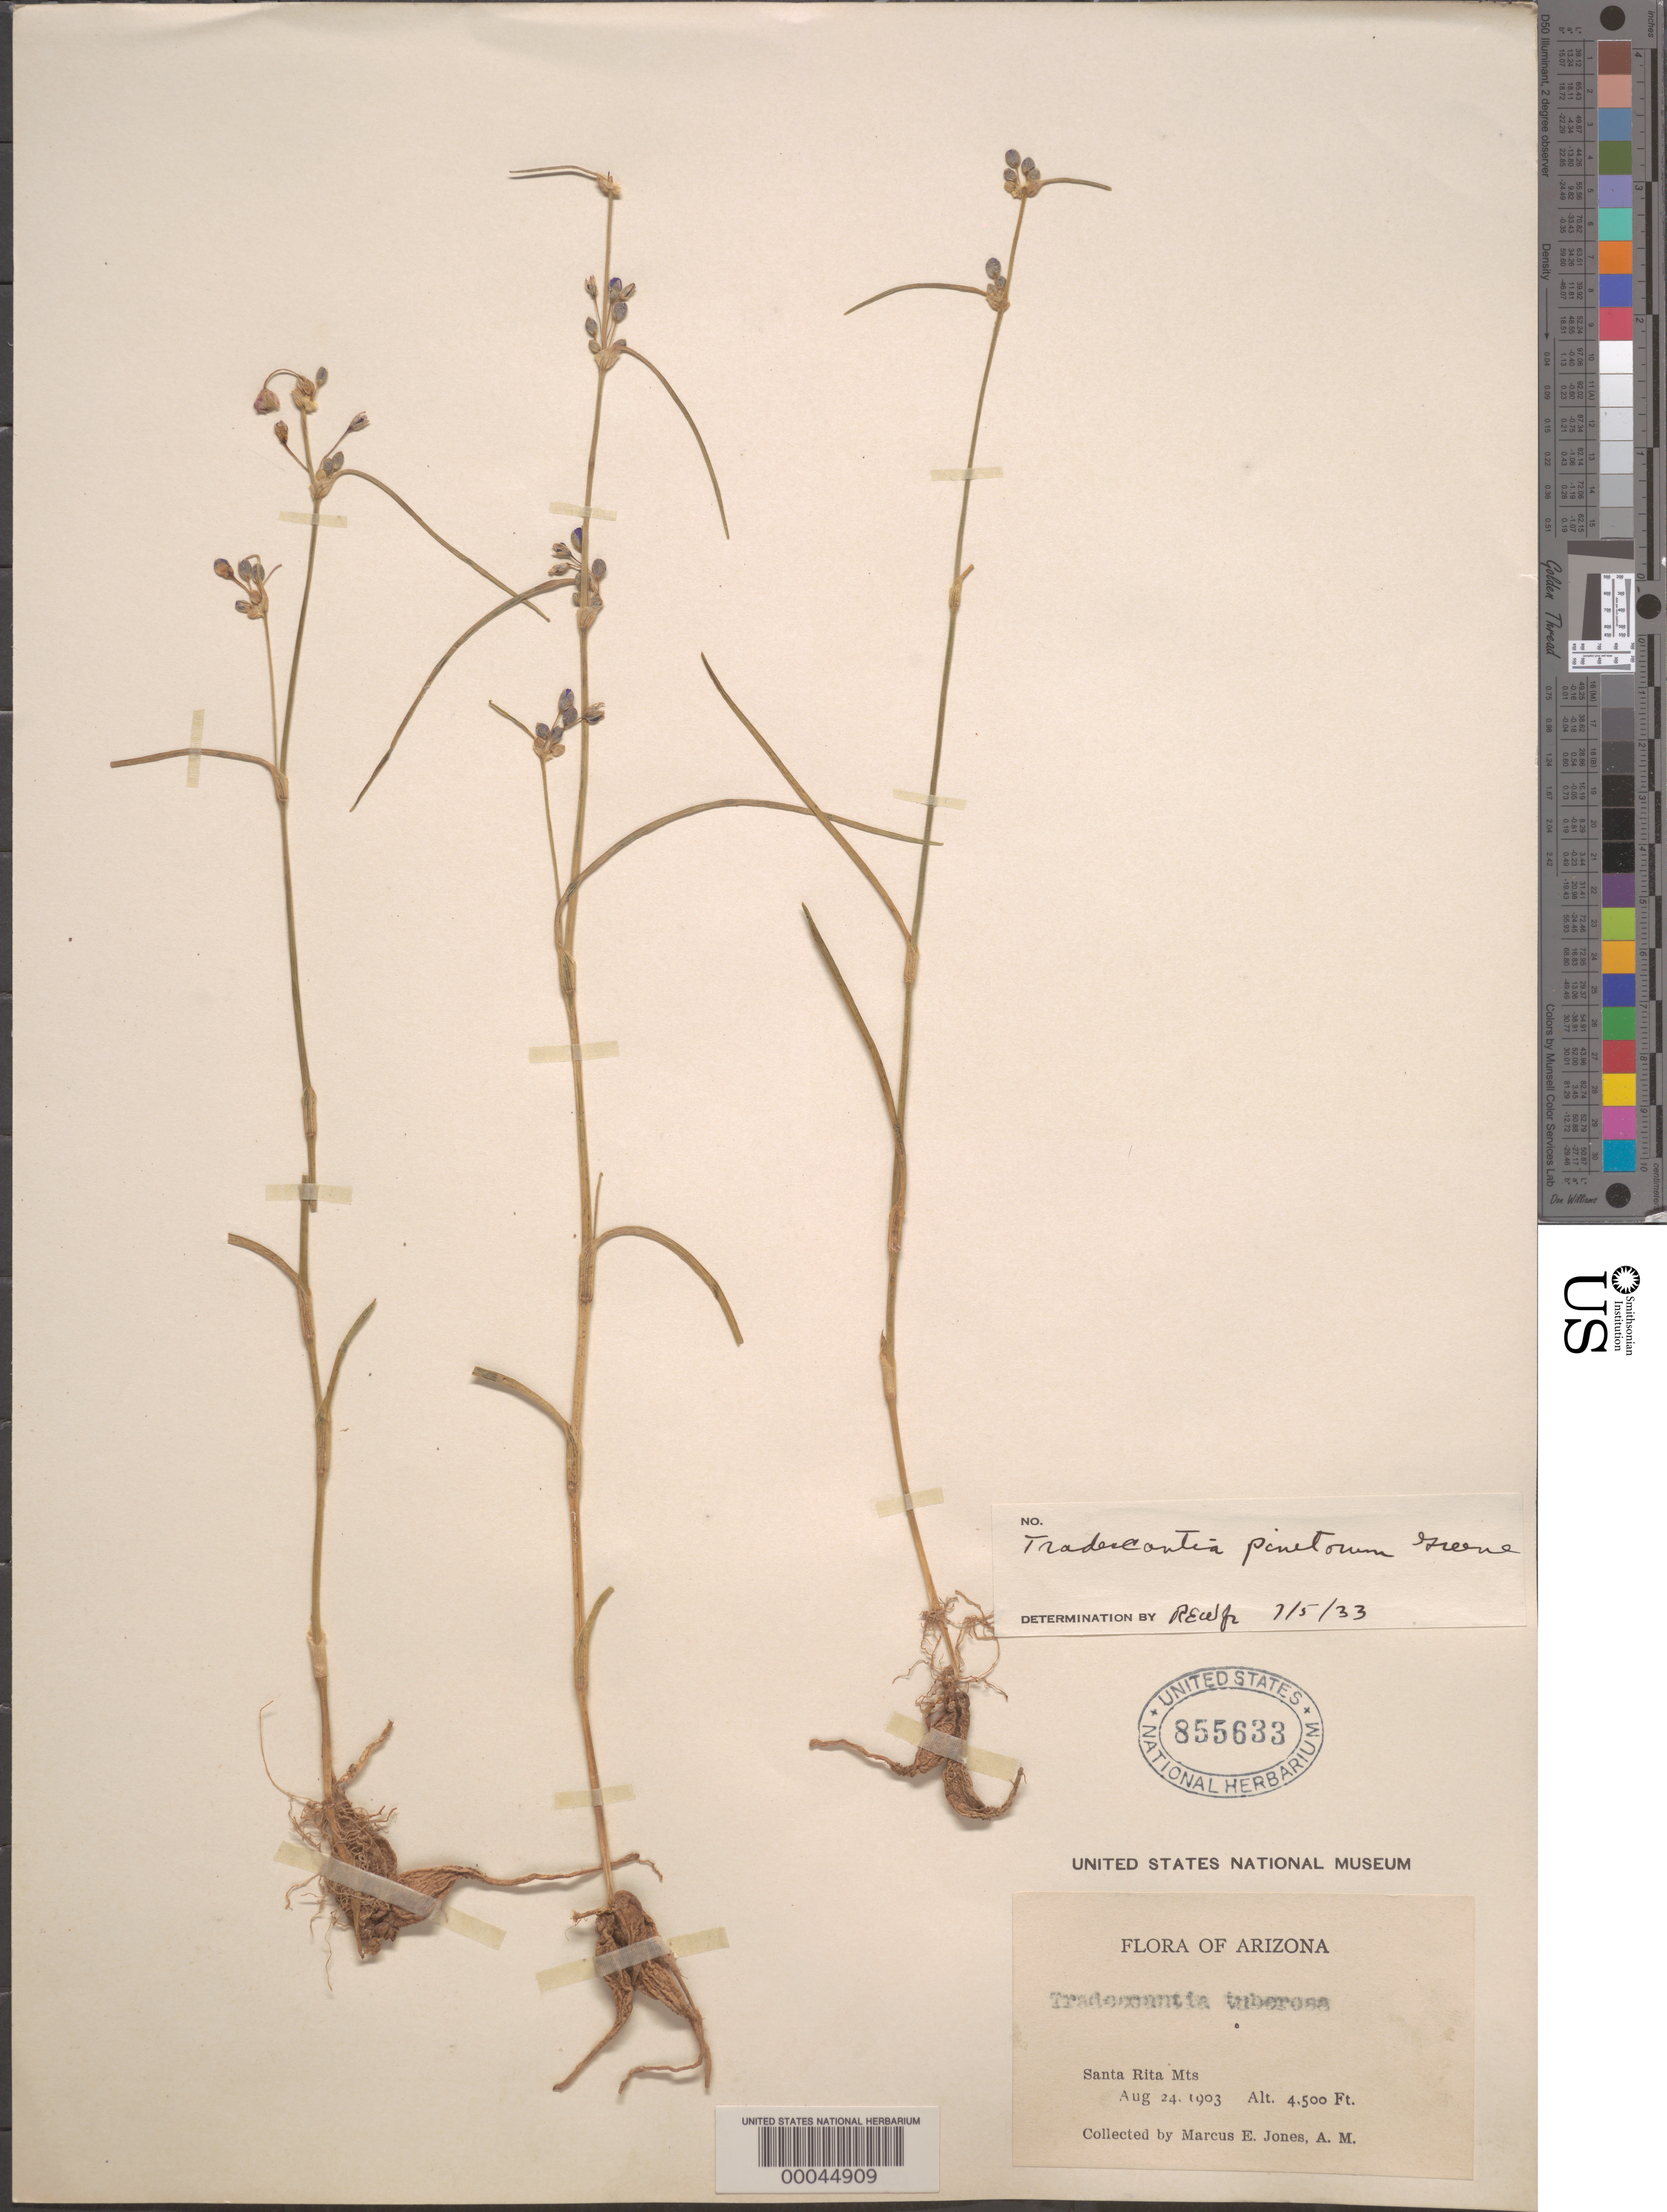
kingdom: Plantae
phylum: Tracheophyta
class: Liliopsida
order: Commelinales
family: Commelinaceae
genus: Tradescantia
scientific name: Tradescantia pinetorum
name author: Greene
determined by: Woodward, R. E.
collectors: M. E. Jones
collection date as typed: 24 Aug 1903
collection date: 1903-08-24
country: United States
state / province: Arizona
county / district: Pima / Santa Cruz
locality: Santa rita mts.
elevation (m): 1373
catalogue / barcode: US 855633